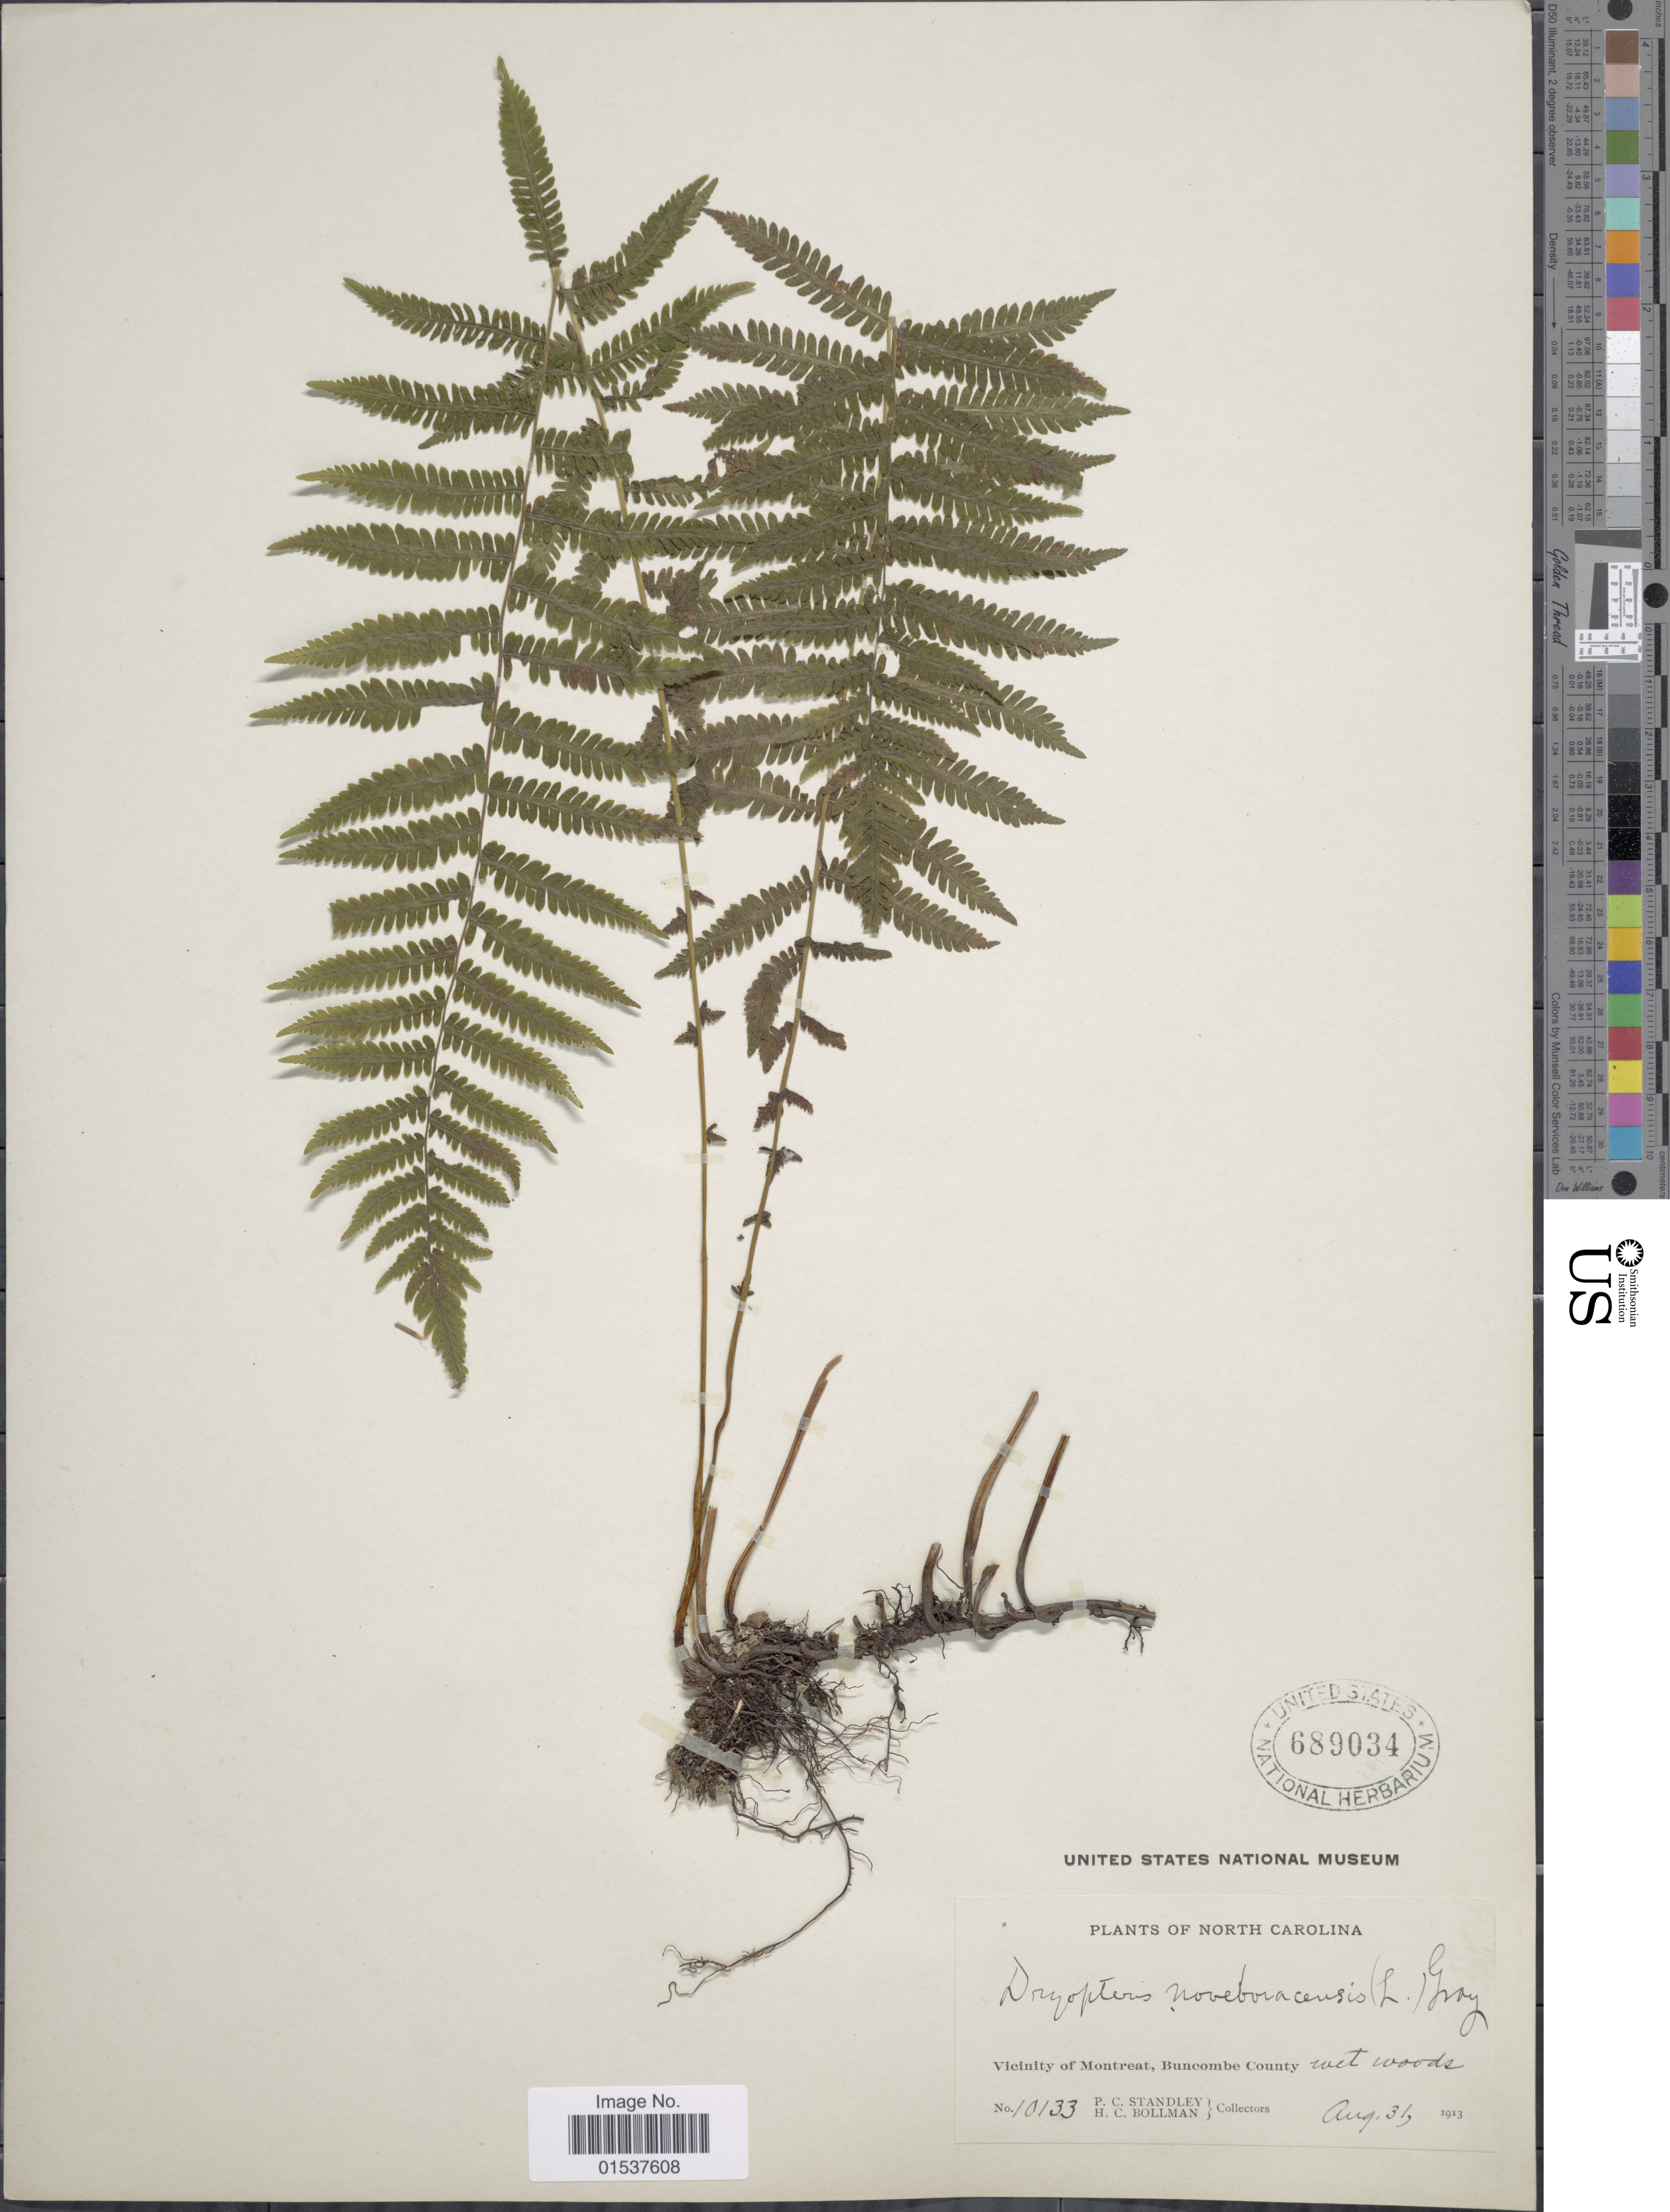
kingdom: Plantae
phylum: Tracheophyta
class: Polypodiopsida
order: Polypodiales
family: Thelypteridaceae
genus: Parathelypteris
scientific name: Parathelypteris noveboracensis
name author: (L.) Ching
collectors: P. C. Standley & H. C. Bollman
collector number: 10133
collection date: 1913-08-31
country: United States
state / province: North Carolina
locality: North Carolina. Vicinity of Montreat, Bumcombe County.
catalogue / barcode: US 689034